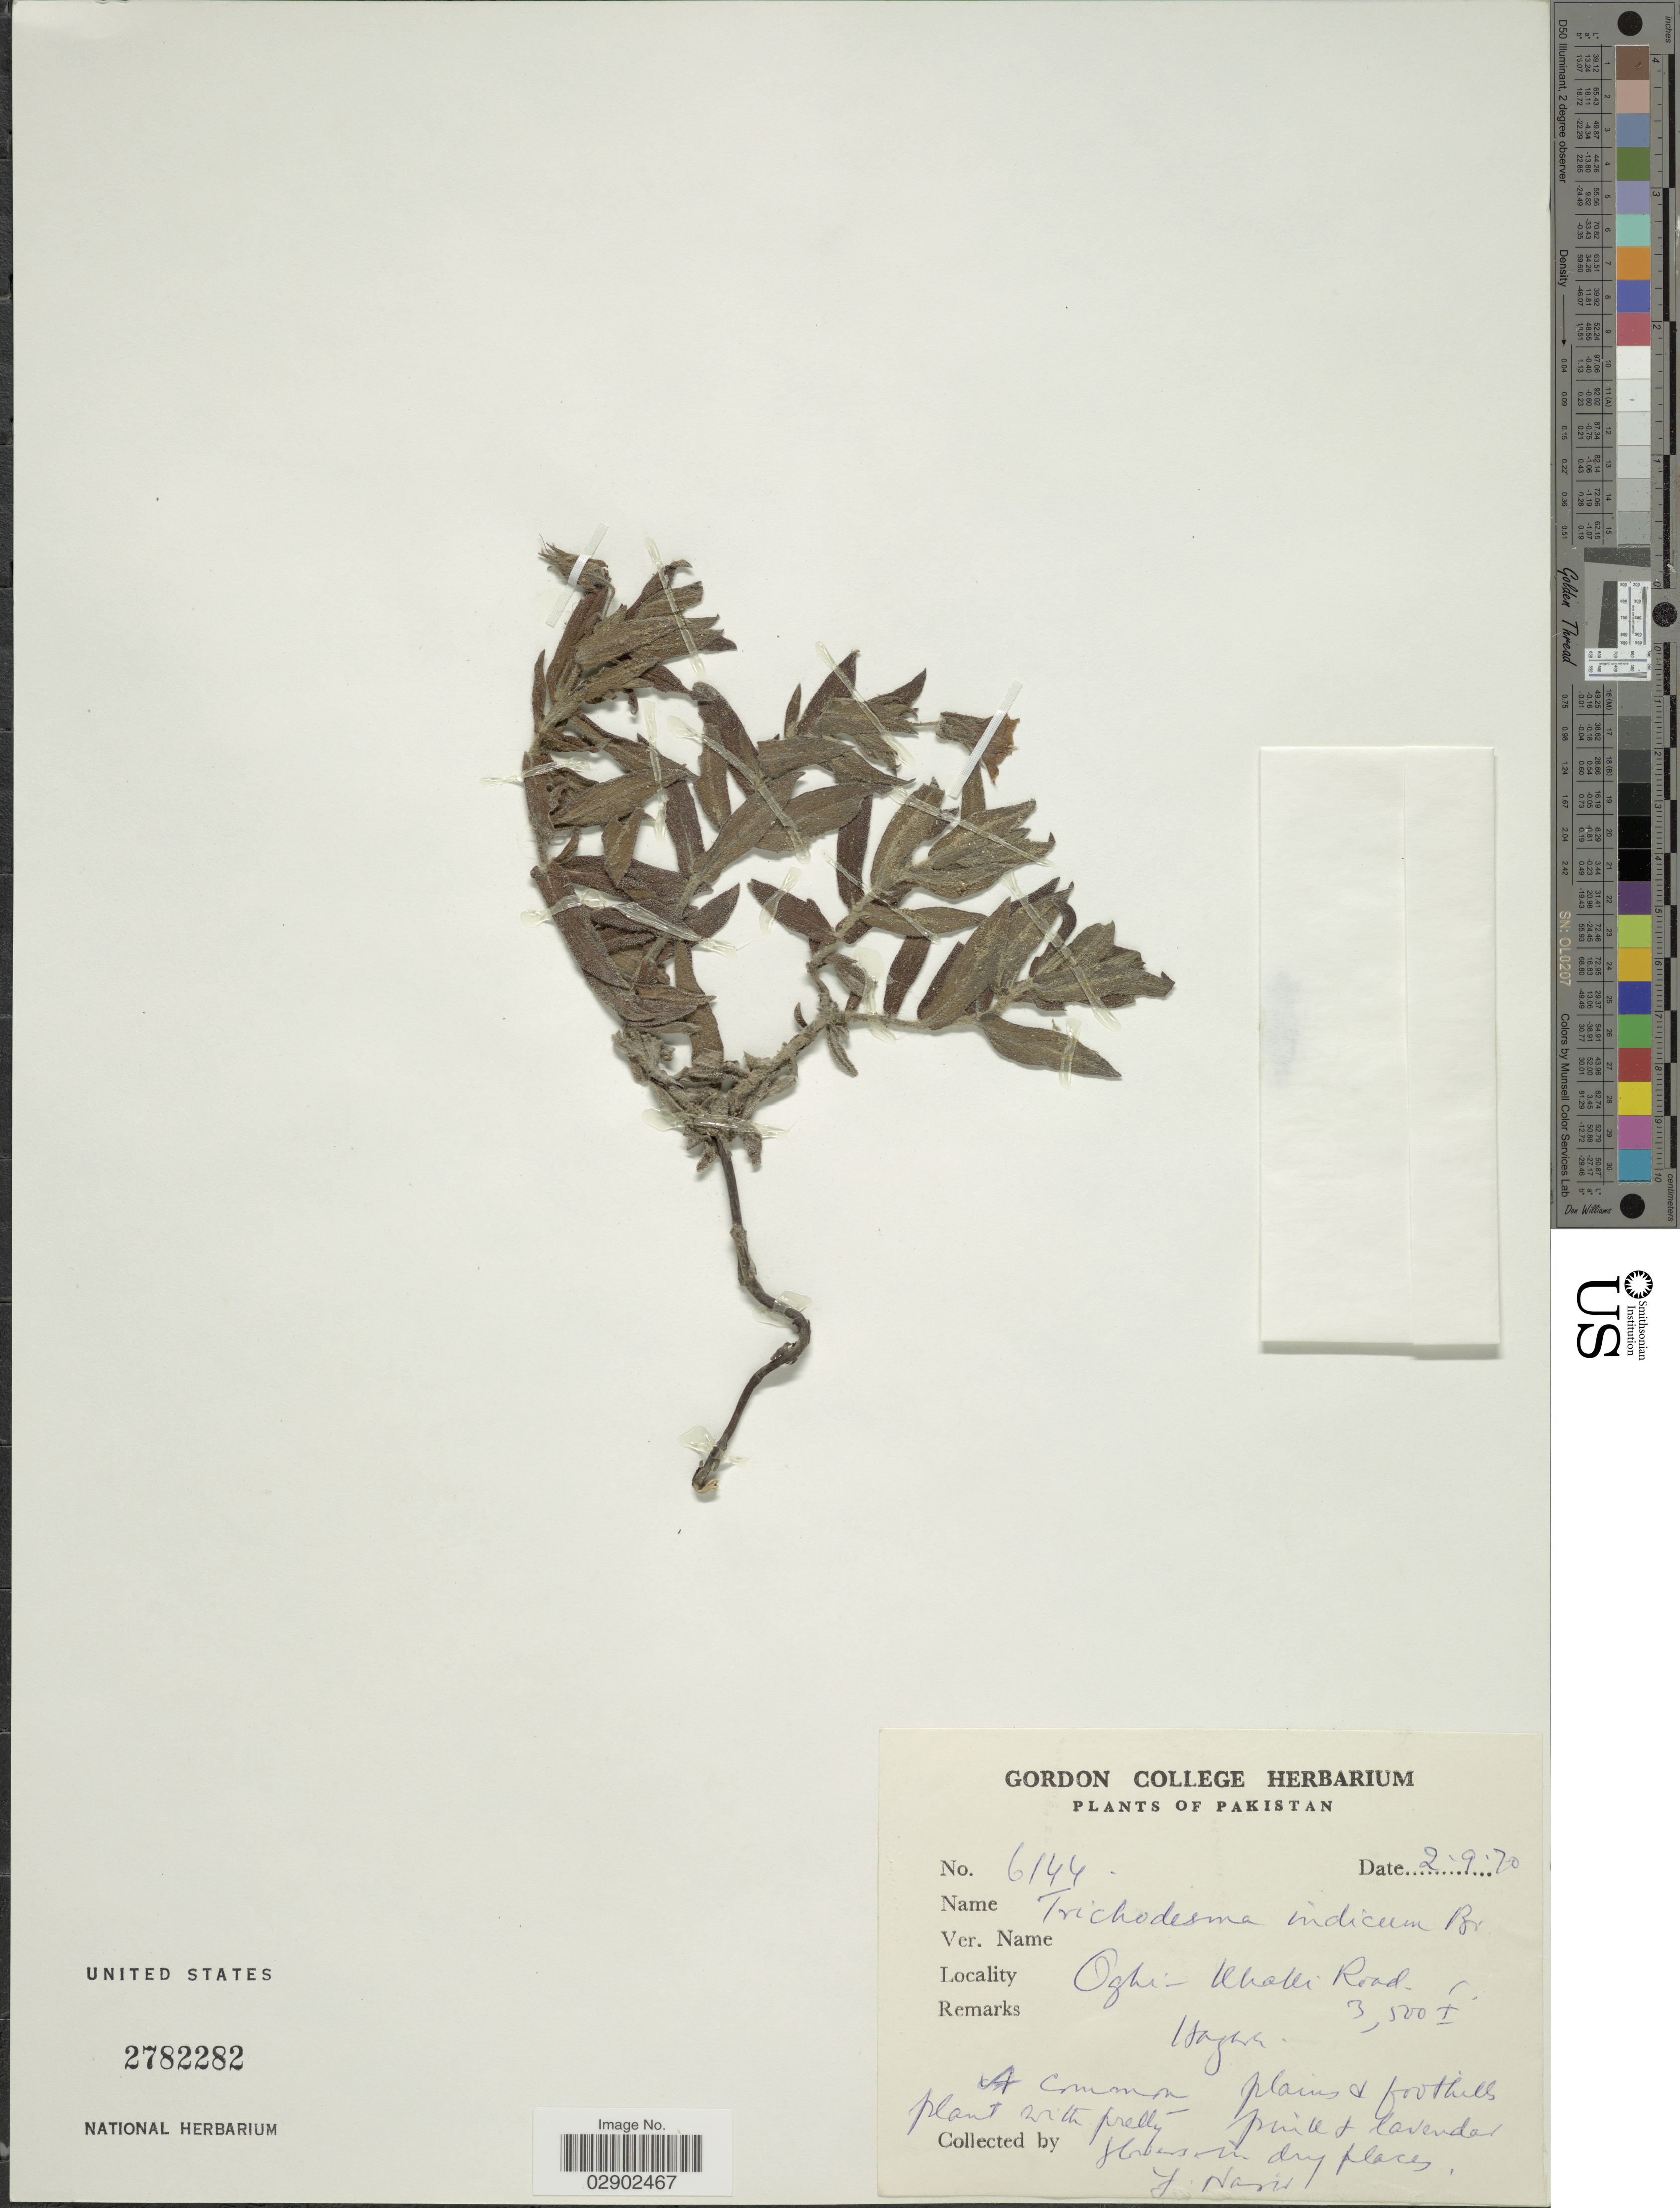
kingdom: Plantae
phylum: Tracheophyta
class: Magnoliopsida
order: Boraginales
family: Boraginaceae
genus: Trichodesma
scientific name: Trichodesma indicum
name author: (L.) Lehm.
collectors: Y. Nasir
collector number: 6144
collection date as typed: Transcribed d/m/y: 2/9/70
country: Pakistan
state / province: Khyber Pakhtunkhwa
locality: Oghi-Khalli [interpreted] Road, Hazara.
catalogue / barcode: US 2782282